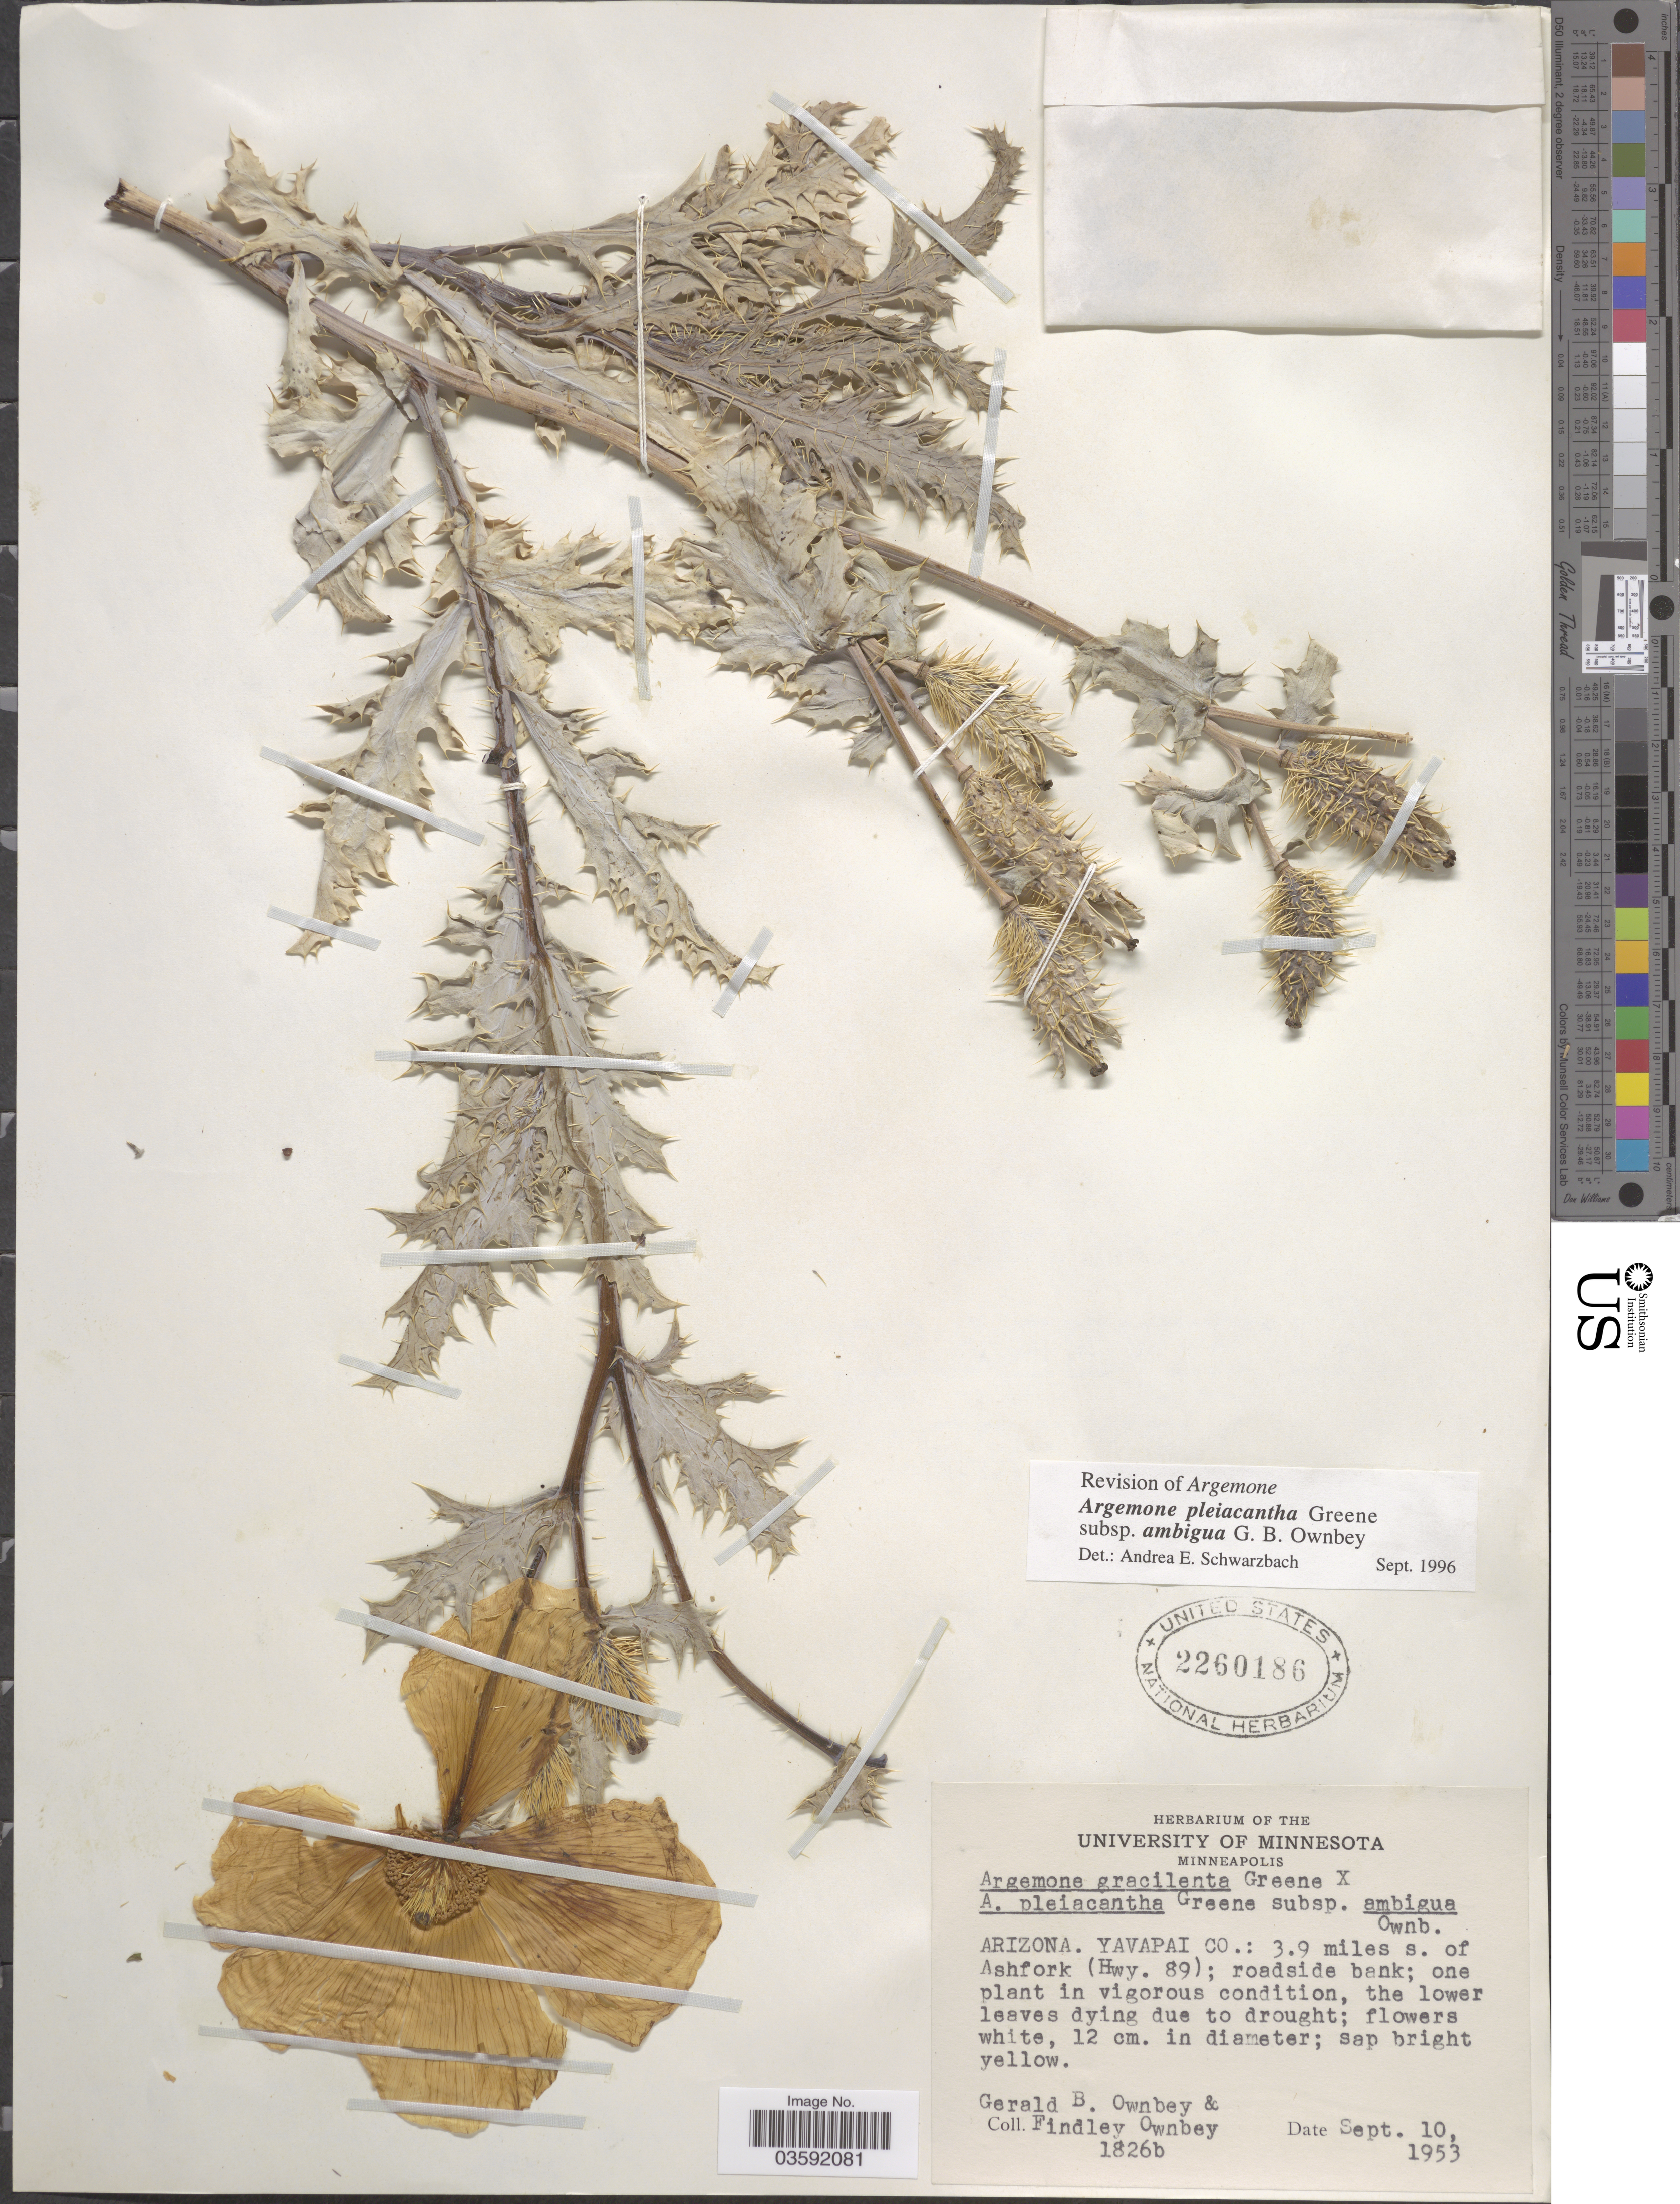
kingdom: Plantae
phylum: Tracheophyta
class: Magnoliopsida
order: Ranunculales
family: Papaveraceae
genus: Argemone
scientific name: Argemone pleiacantha subsp. ambigua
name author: G.B. Ownbey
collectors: G. B. Ownbey & F. Ownbey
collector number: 1826b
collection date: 1953-09-10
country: United States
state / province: Arizona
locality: Yavapai Co.: 3.9 miles s. of Ashfork (Hwy. 89).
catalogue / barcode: US 2260186